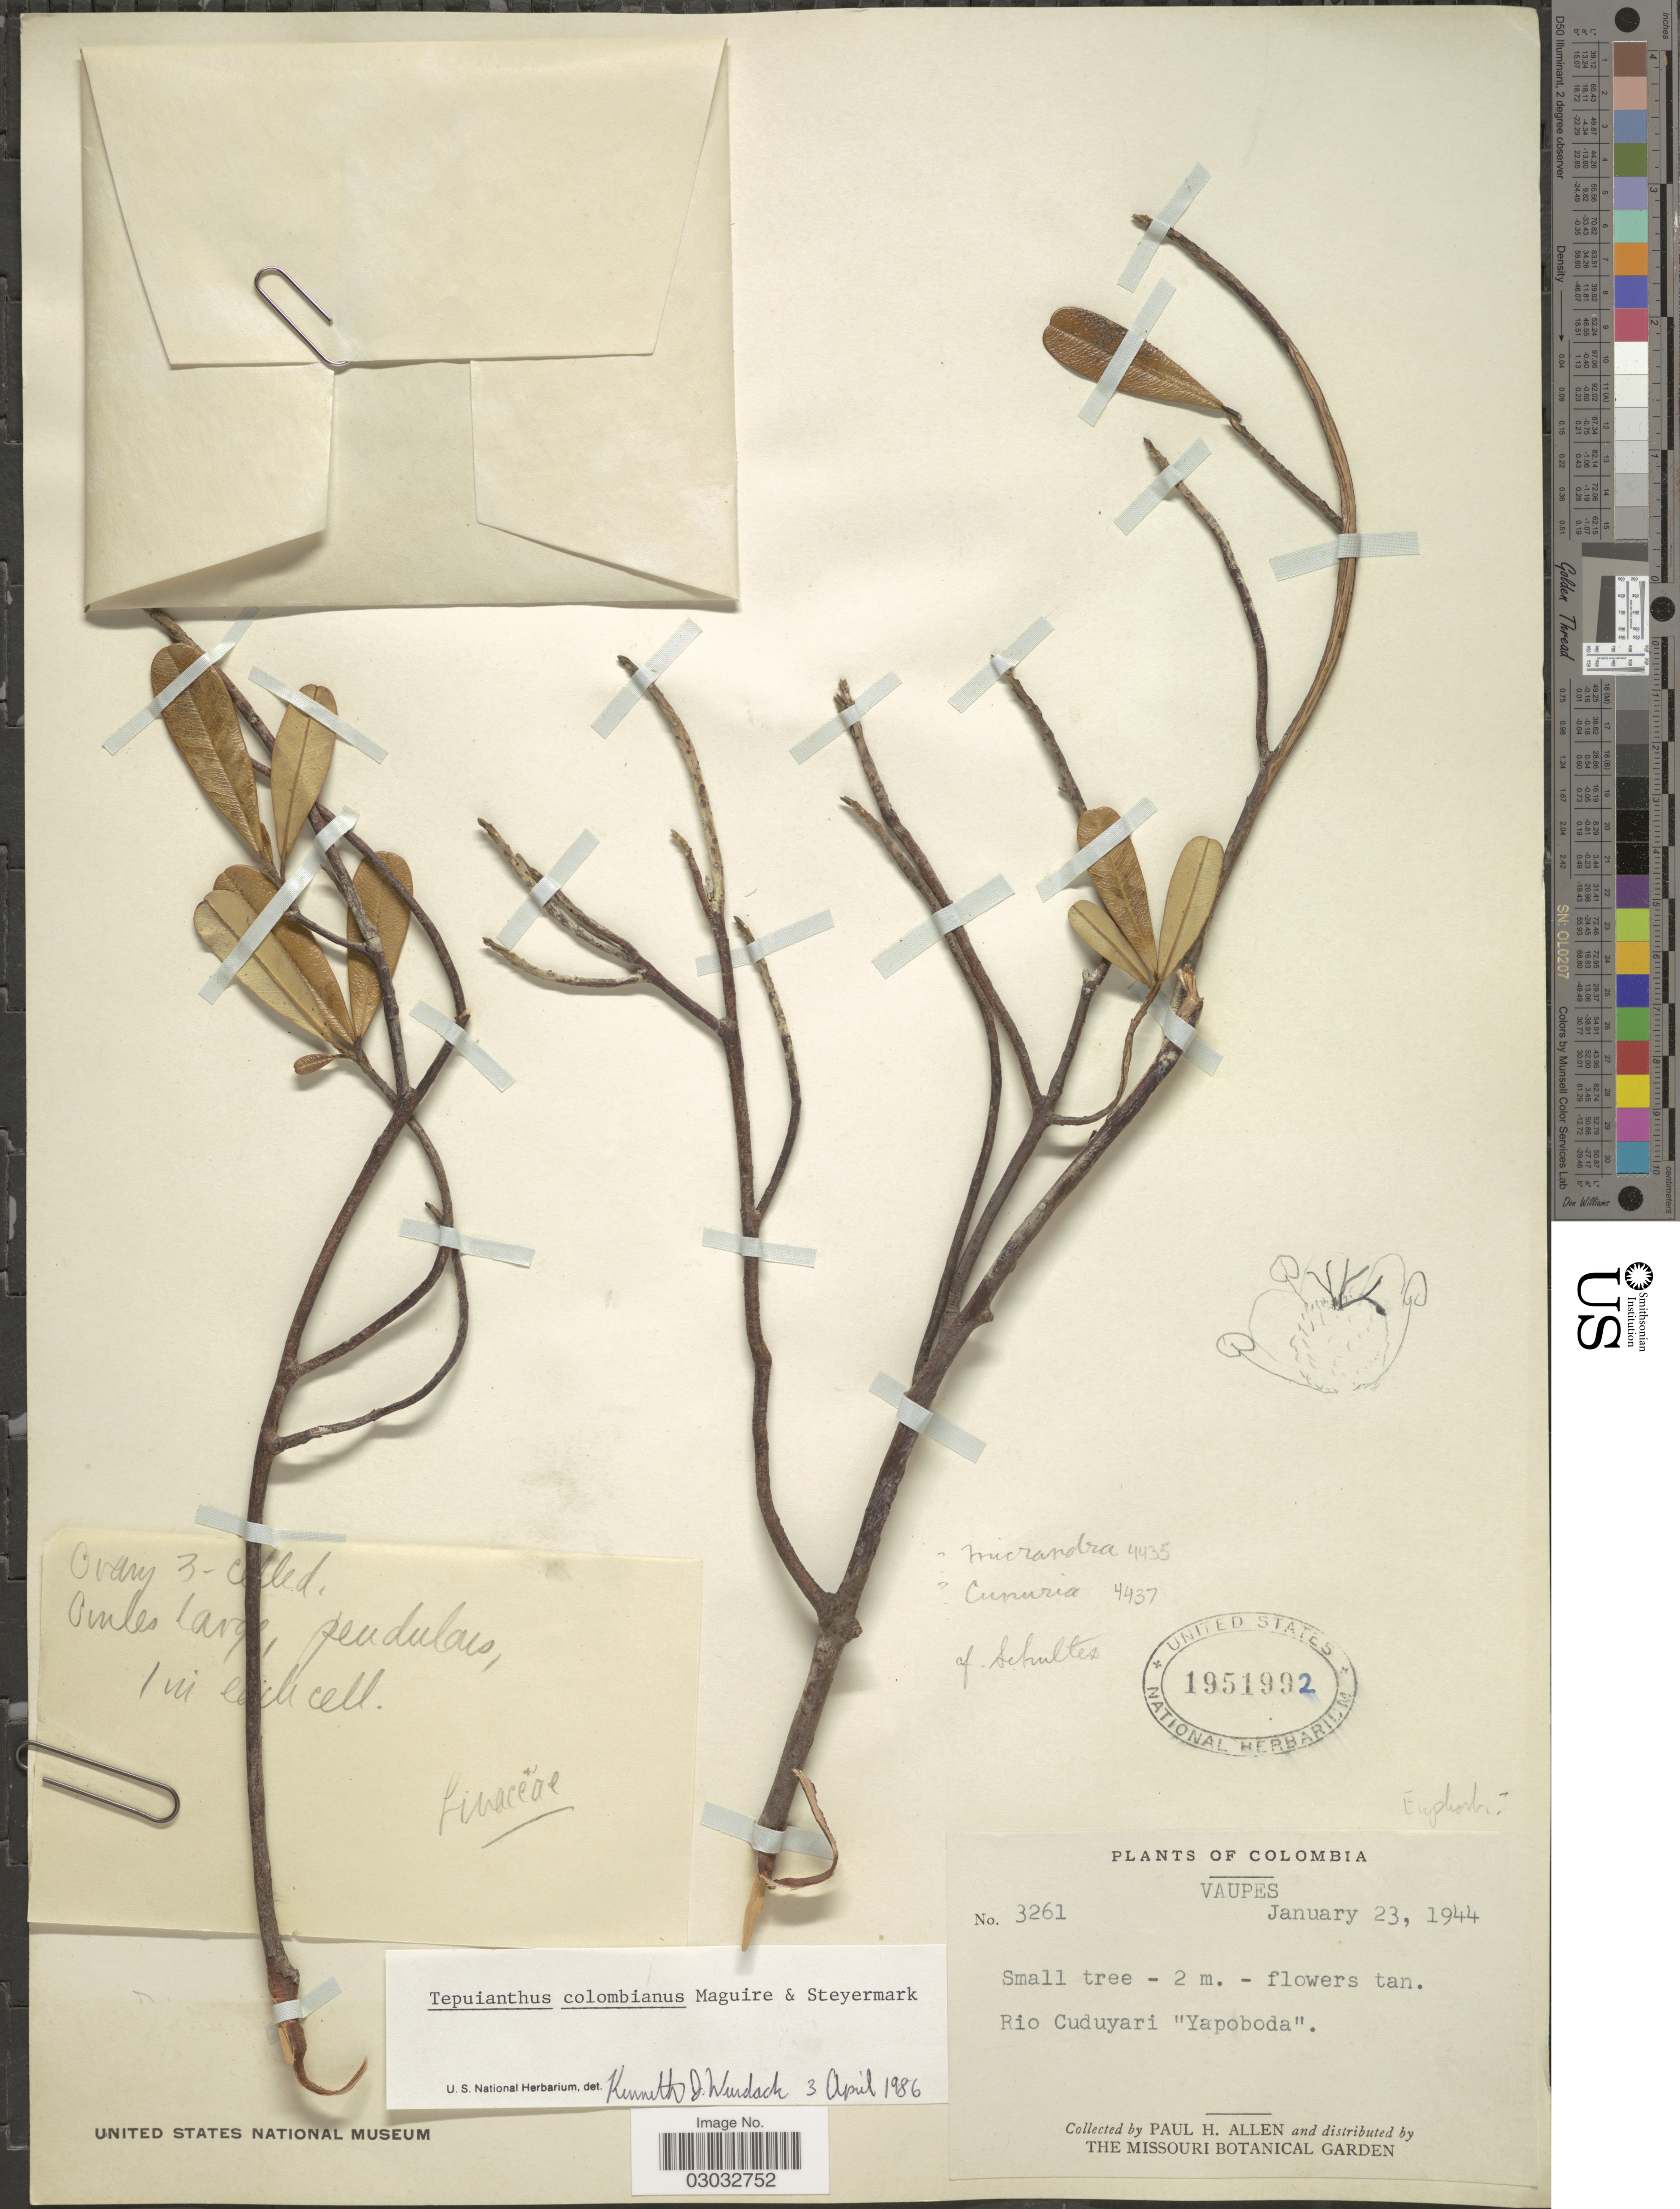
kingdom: Plantae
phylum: Tracheophyta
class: Magnoliopsida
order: Malvales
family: Thymelaeaceae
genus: Tepuianthus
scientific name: Tepuianthus colombianus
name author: Maguire & Steyerm.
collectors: P. H. Allen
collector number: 3261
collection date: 1944-01-23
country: Colombia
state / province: Vaupés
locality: Rio Cuduyari "Yapoboda".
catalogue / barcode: US 1951992